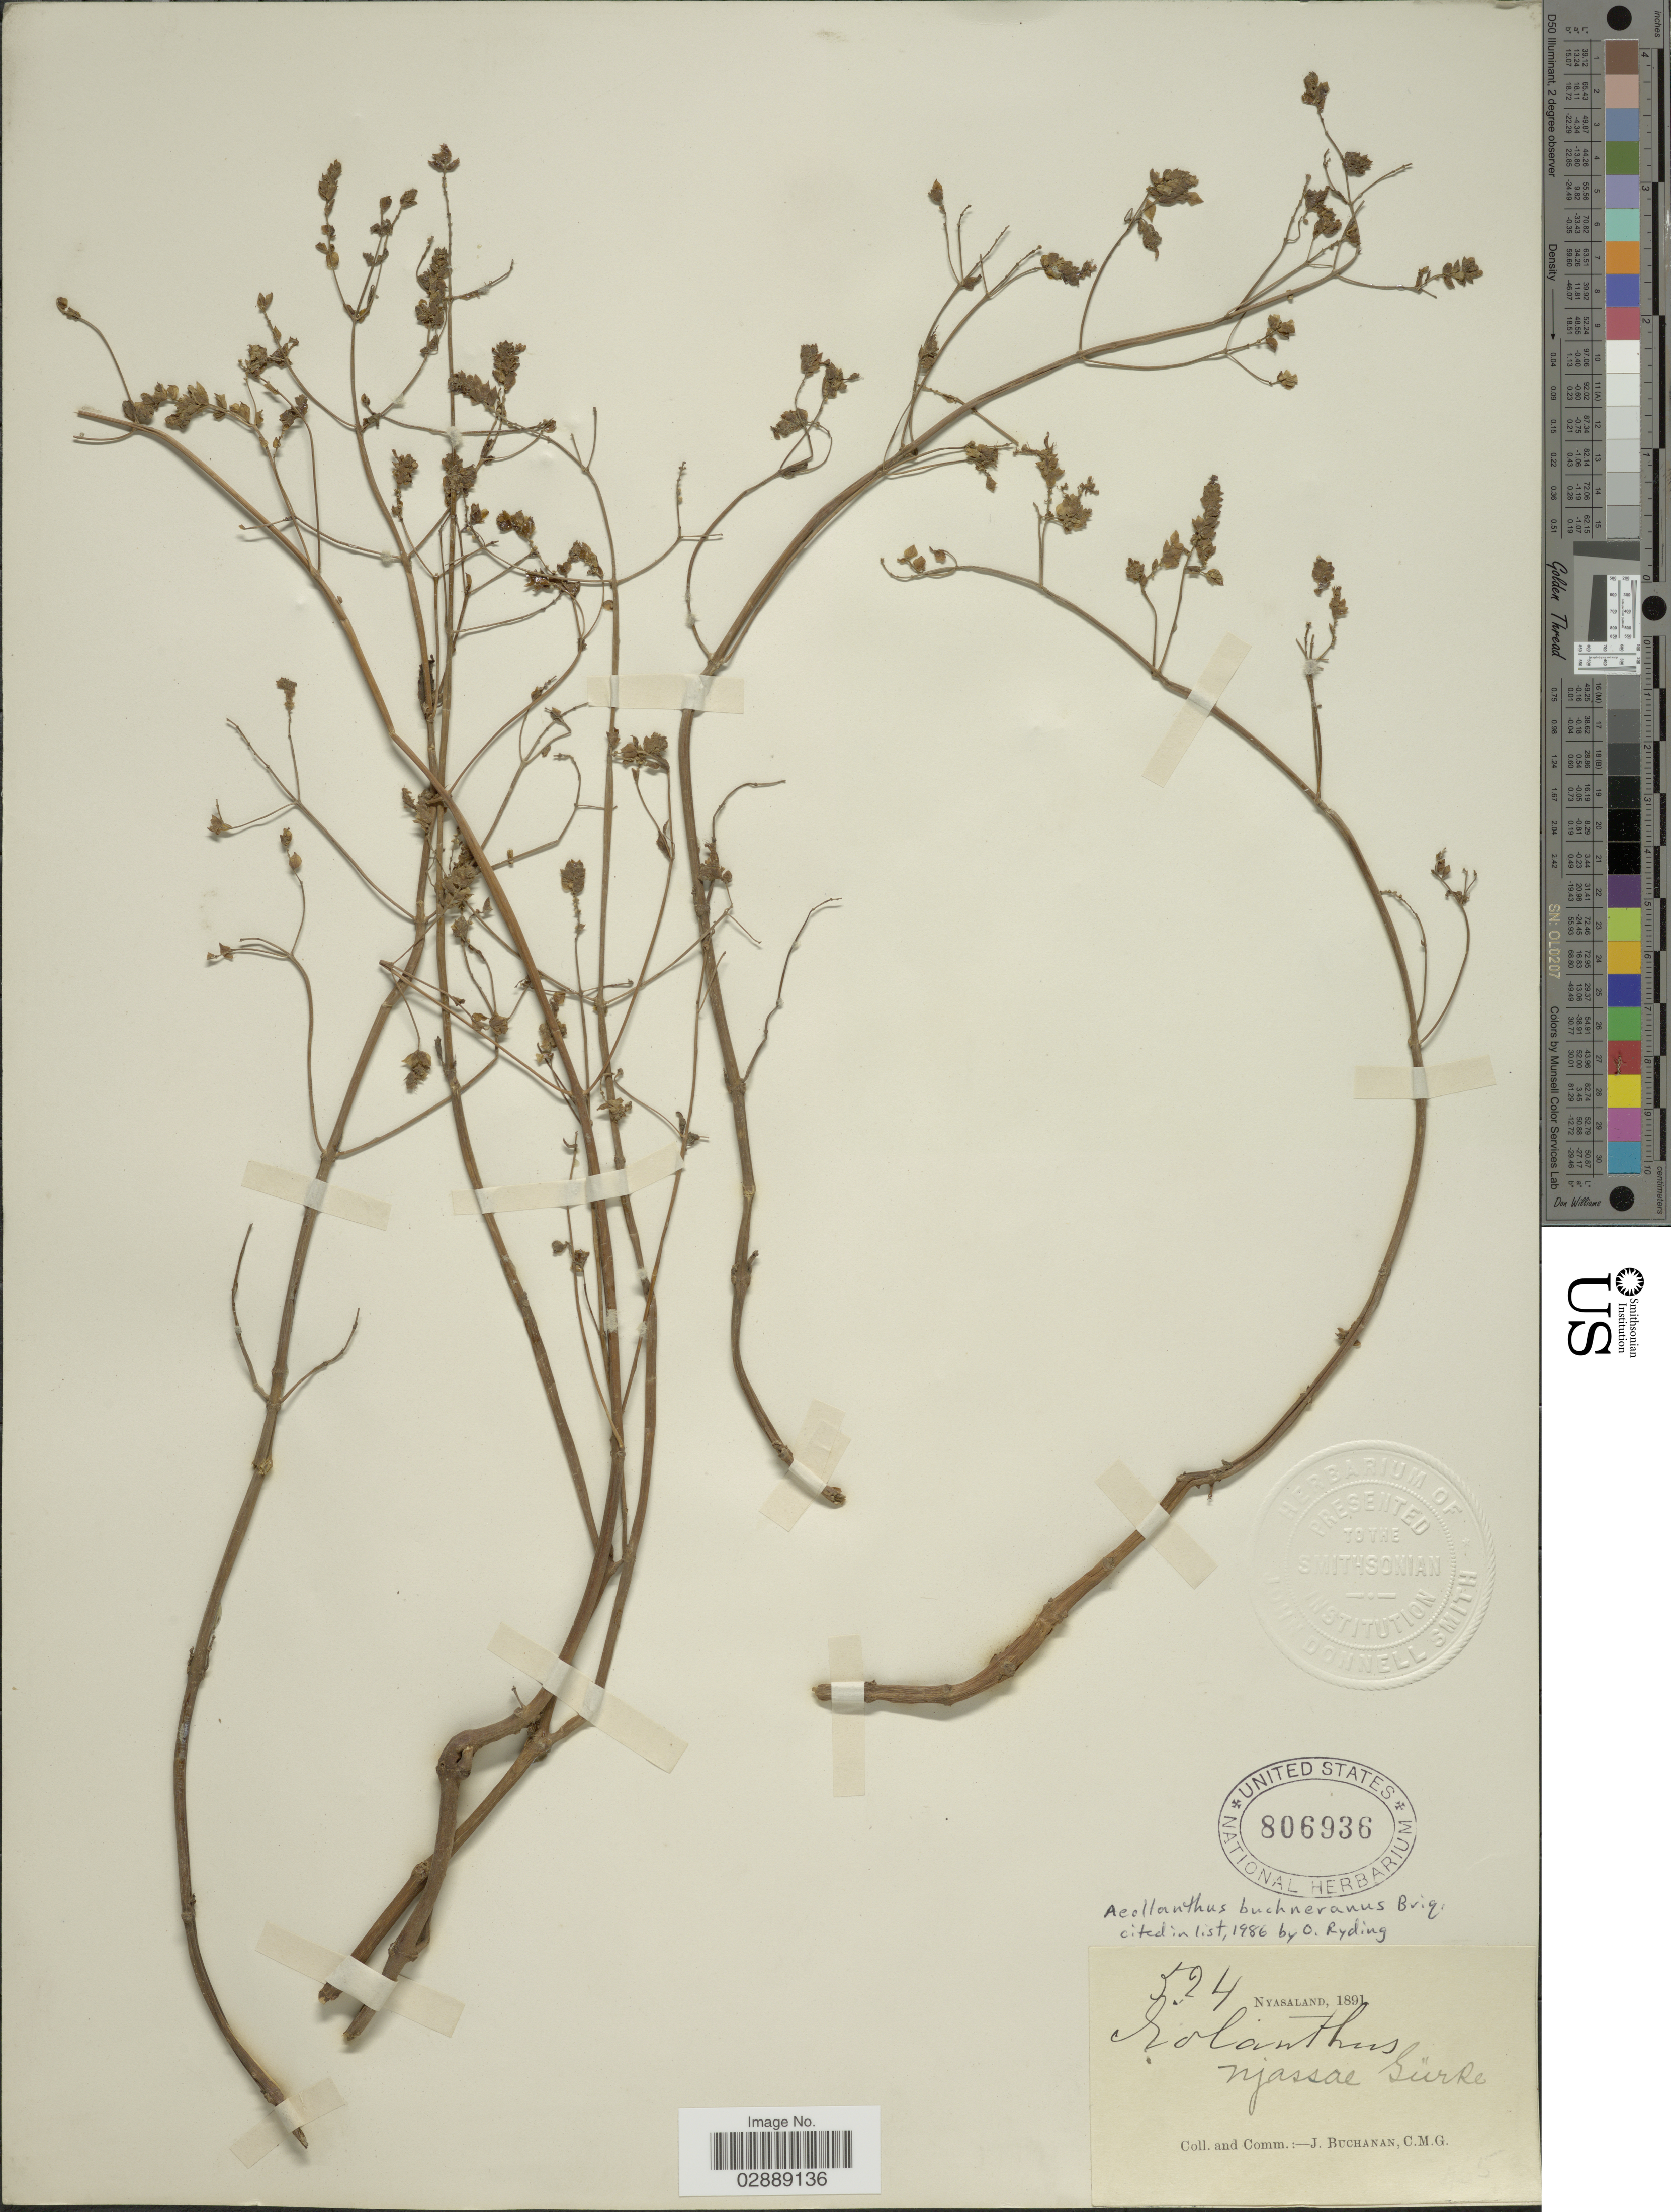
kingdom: Plantae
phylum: Tracheophyta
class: Magnoliopsida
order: Lamiales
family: Lamiaceae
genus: Aeollanthus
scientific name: Aeollanthus buchnerianus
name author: Briq.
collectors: J. Buchanan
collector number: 524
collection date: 1891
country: Malawi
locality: Nyasaland.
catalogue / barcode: US 806936